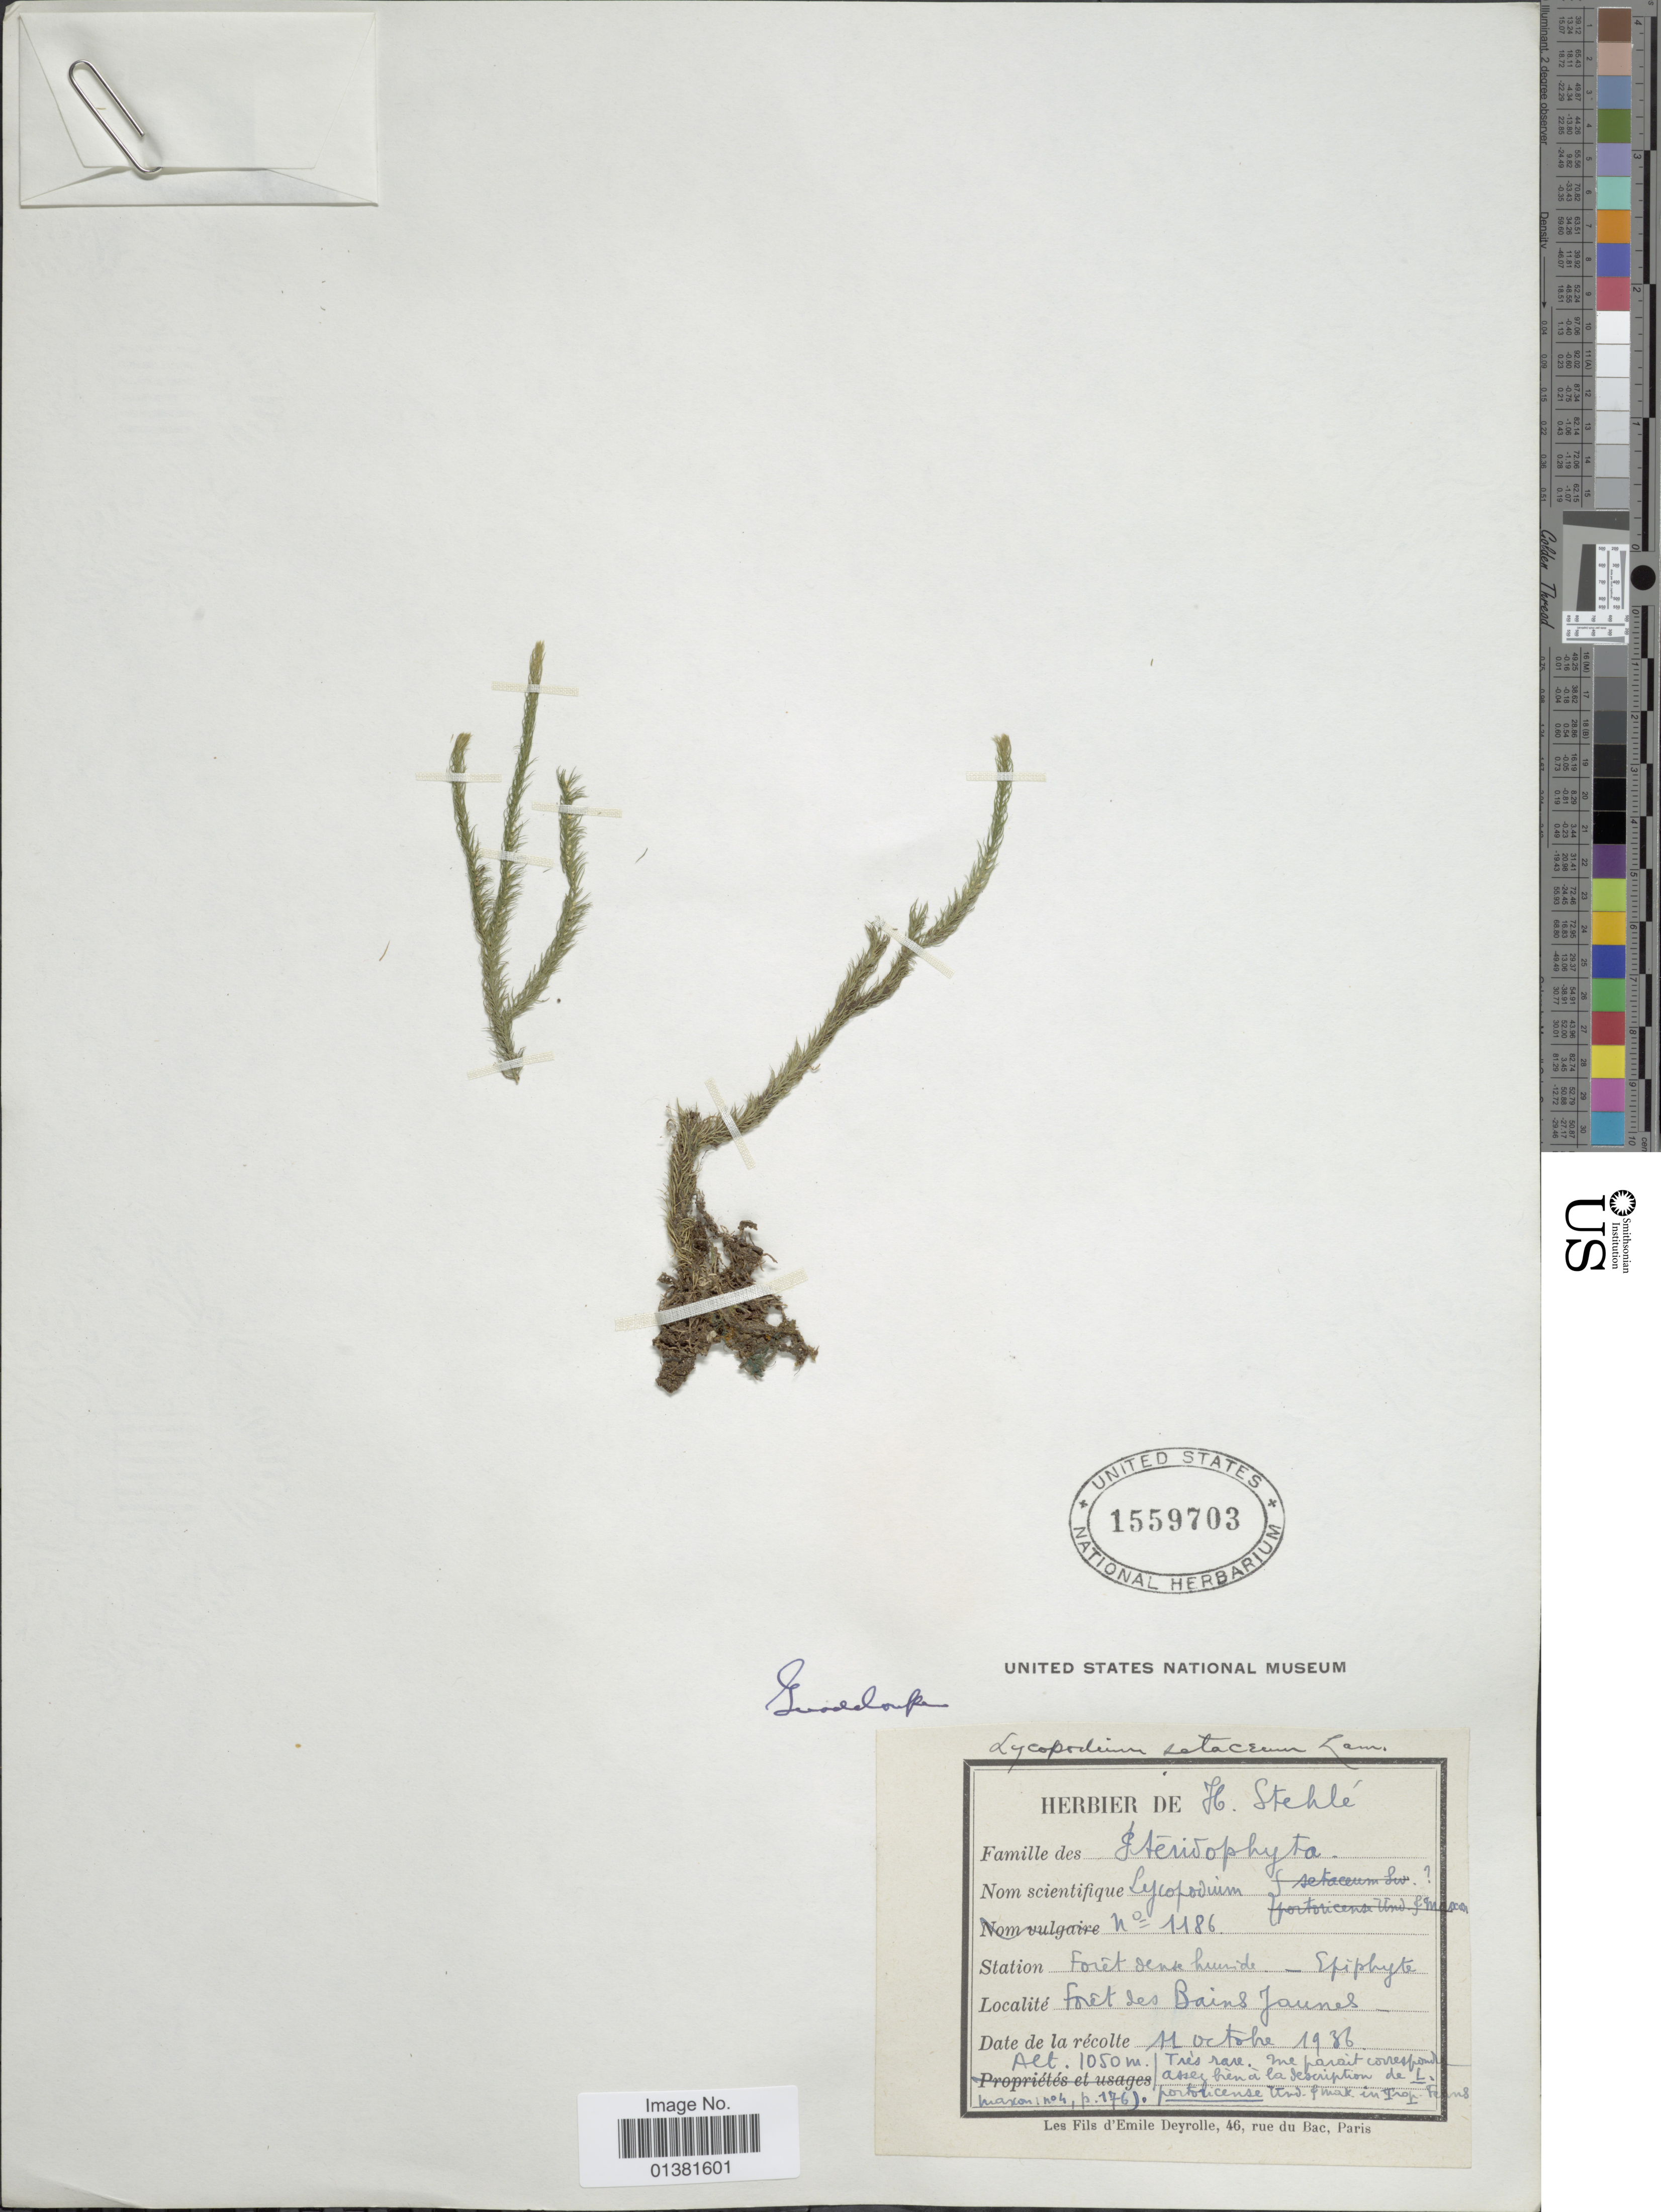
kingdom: Plantae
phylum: Tracheophyta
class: Lycopodiopsida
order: Lycopodiales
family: Lycopodiaceae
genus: Phlegmariurus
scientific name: Phlegmariurus filiformis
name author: (Sw.) W.H. Wagner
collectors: ex herb. H. Stehlé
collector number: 1186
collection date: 1936-10-11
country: Guadeloupe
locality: Forêt dense humide, Forêt des Bains Jaunes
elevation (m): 1050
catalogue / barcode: US 1559703